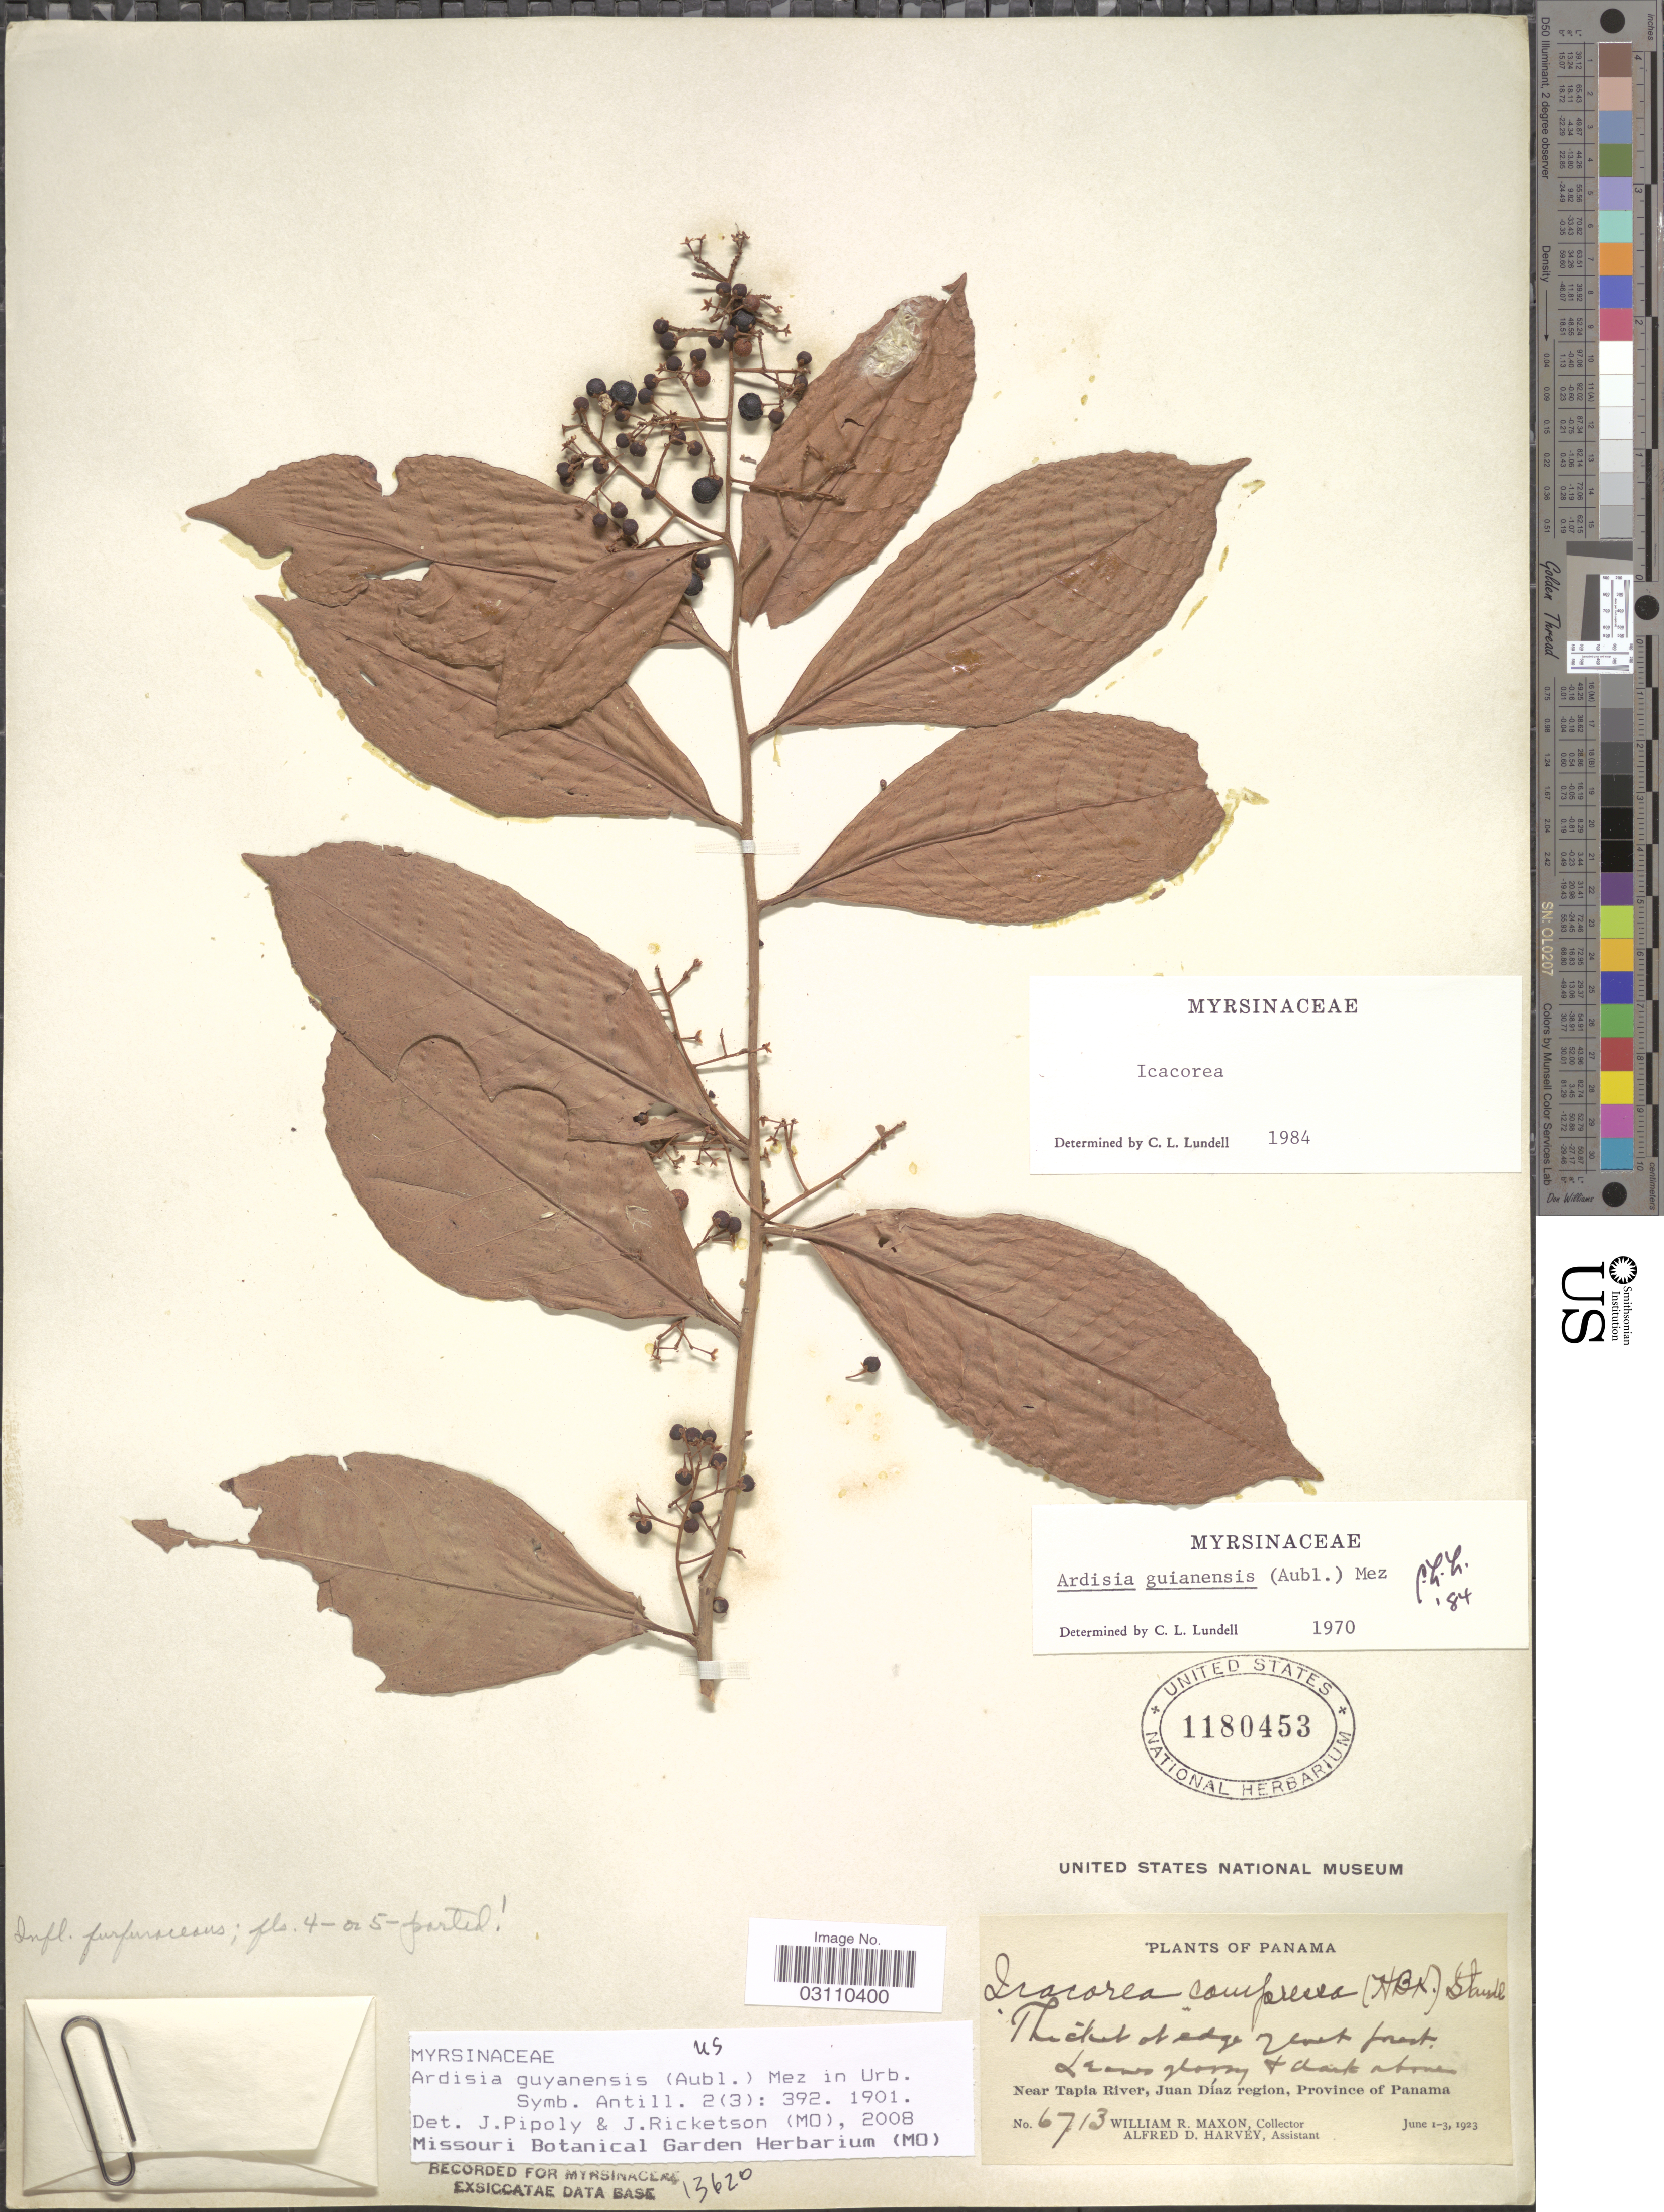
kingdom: Plantae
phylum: Tracheophyta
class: Magnoliopsida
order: Ericales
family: Primulaceae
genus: Ardisia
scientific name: Ardisia guianensis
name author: (Aubl.) Mez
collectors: W. R. Maxon & A. D. Harvey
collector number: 6713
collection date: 1923-06-01/1923-06-03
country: Panama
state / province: Panamá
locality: Near Tapia River, Juan Díaz region.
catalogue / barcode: US 1180453